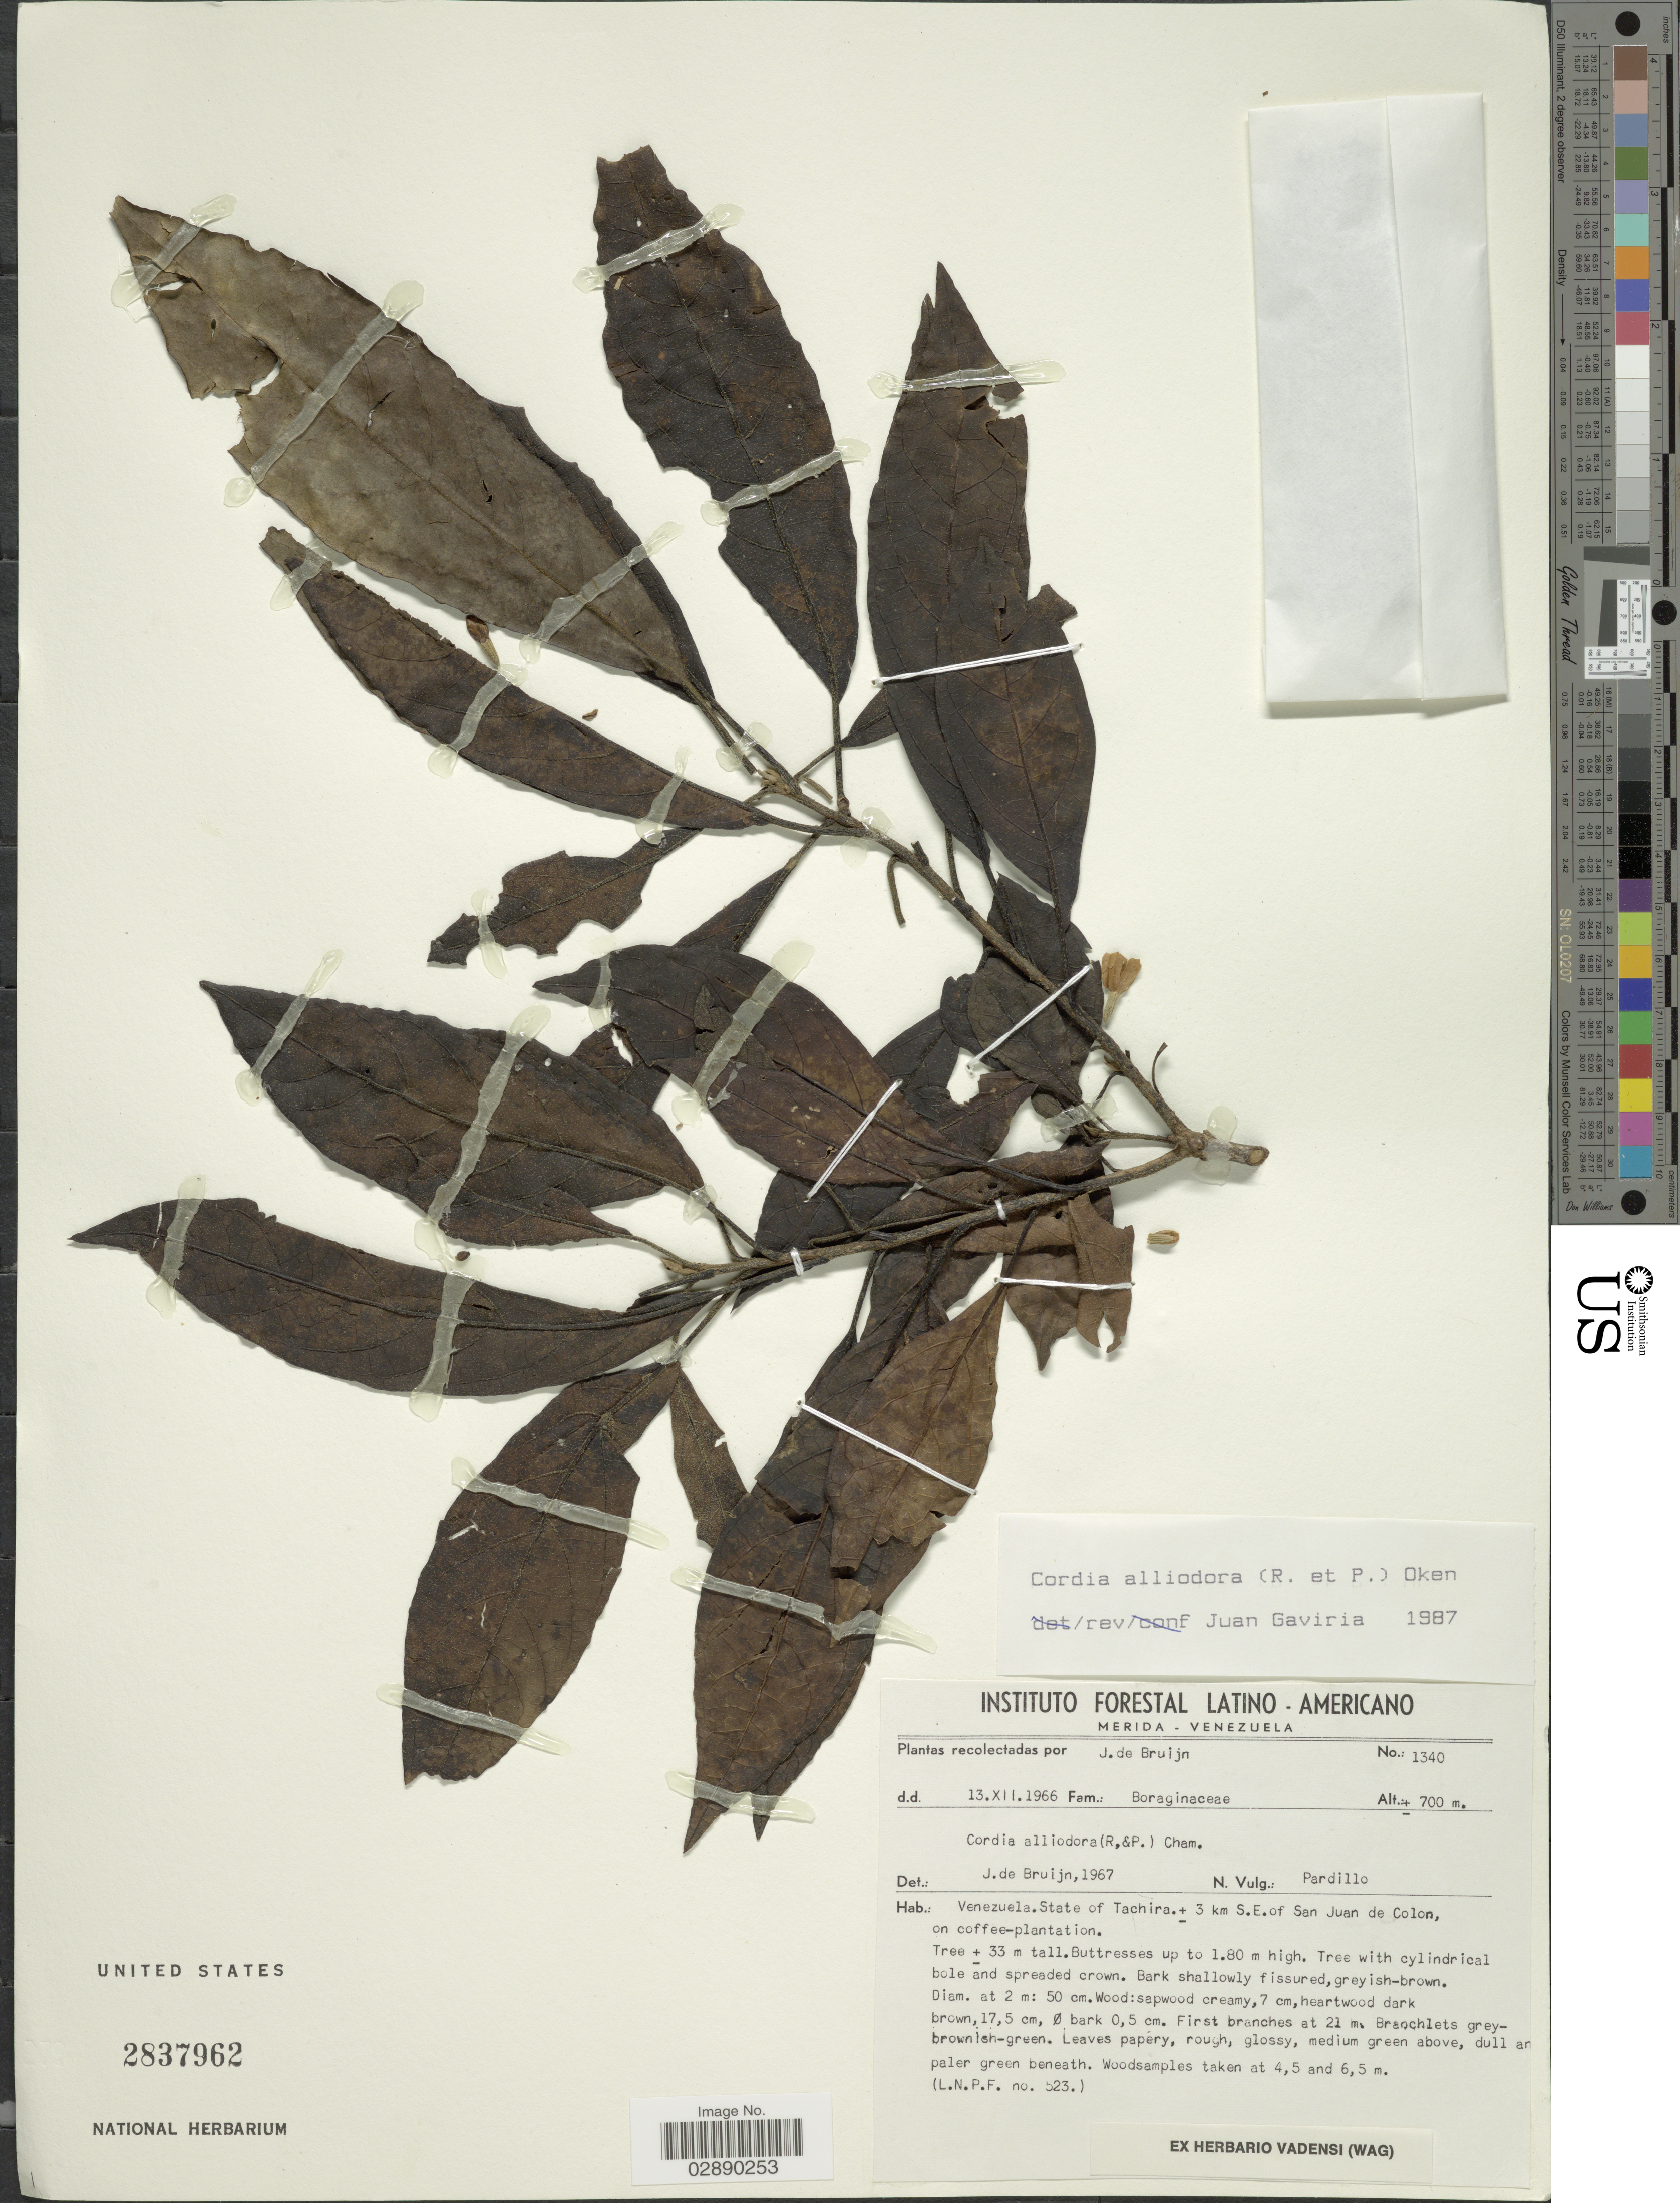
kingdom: Plantae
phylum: Tracheophyta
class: Magnoliopsida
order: Boraginales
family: Cordiaceae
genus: Cordia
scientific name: Cordia alliodora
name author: (Ruiz & Pav.) Oken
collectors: J. Bruijn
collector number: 1340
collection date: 1966-12-13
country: Venezuela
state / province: Tachira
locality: ± 3 km S.E. of San Juan de Colon, on coffee-plantation.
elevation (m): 700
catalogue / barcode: US 2837962